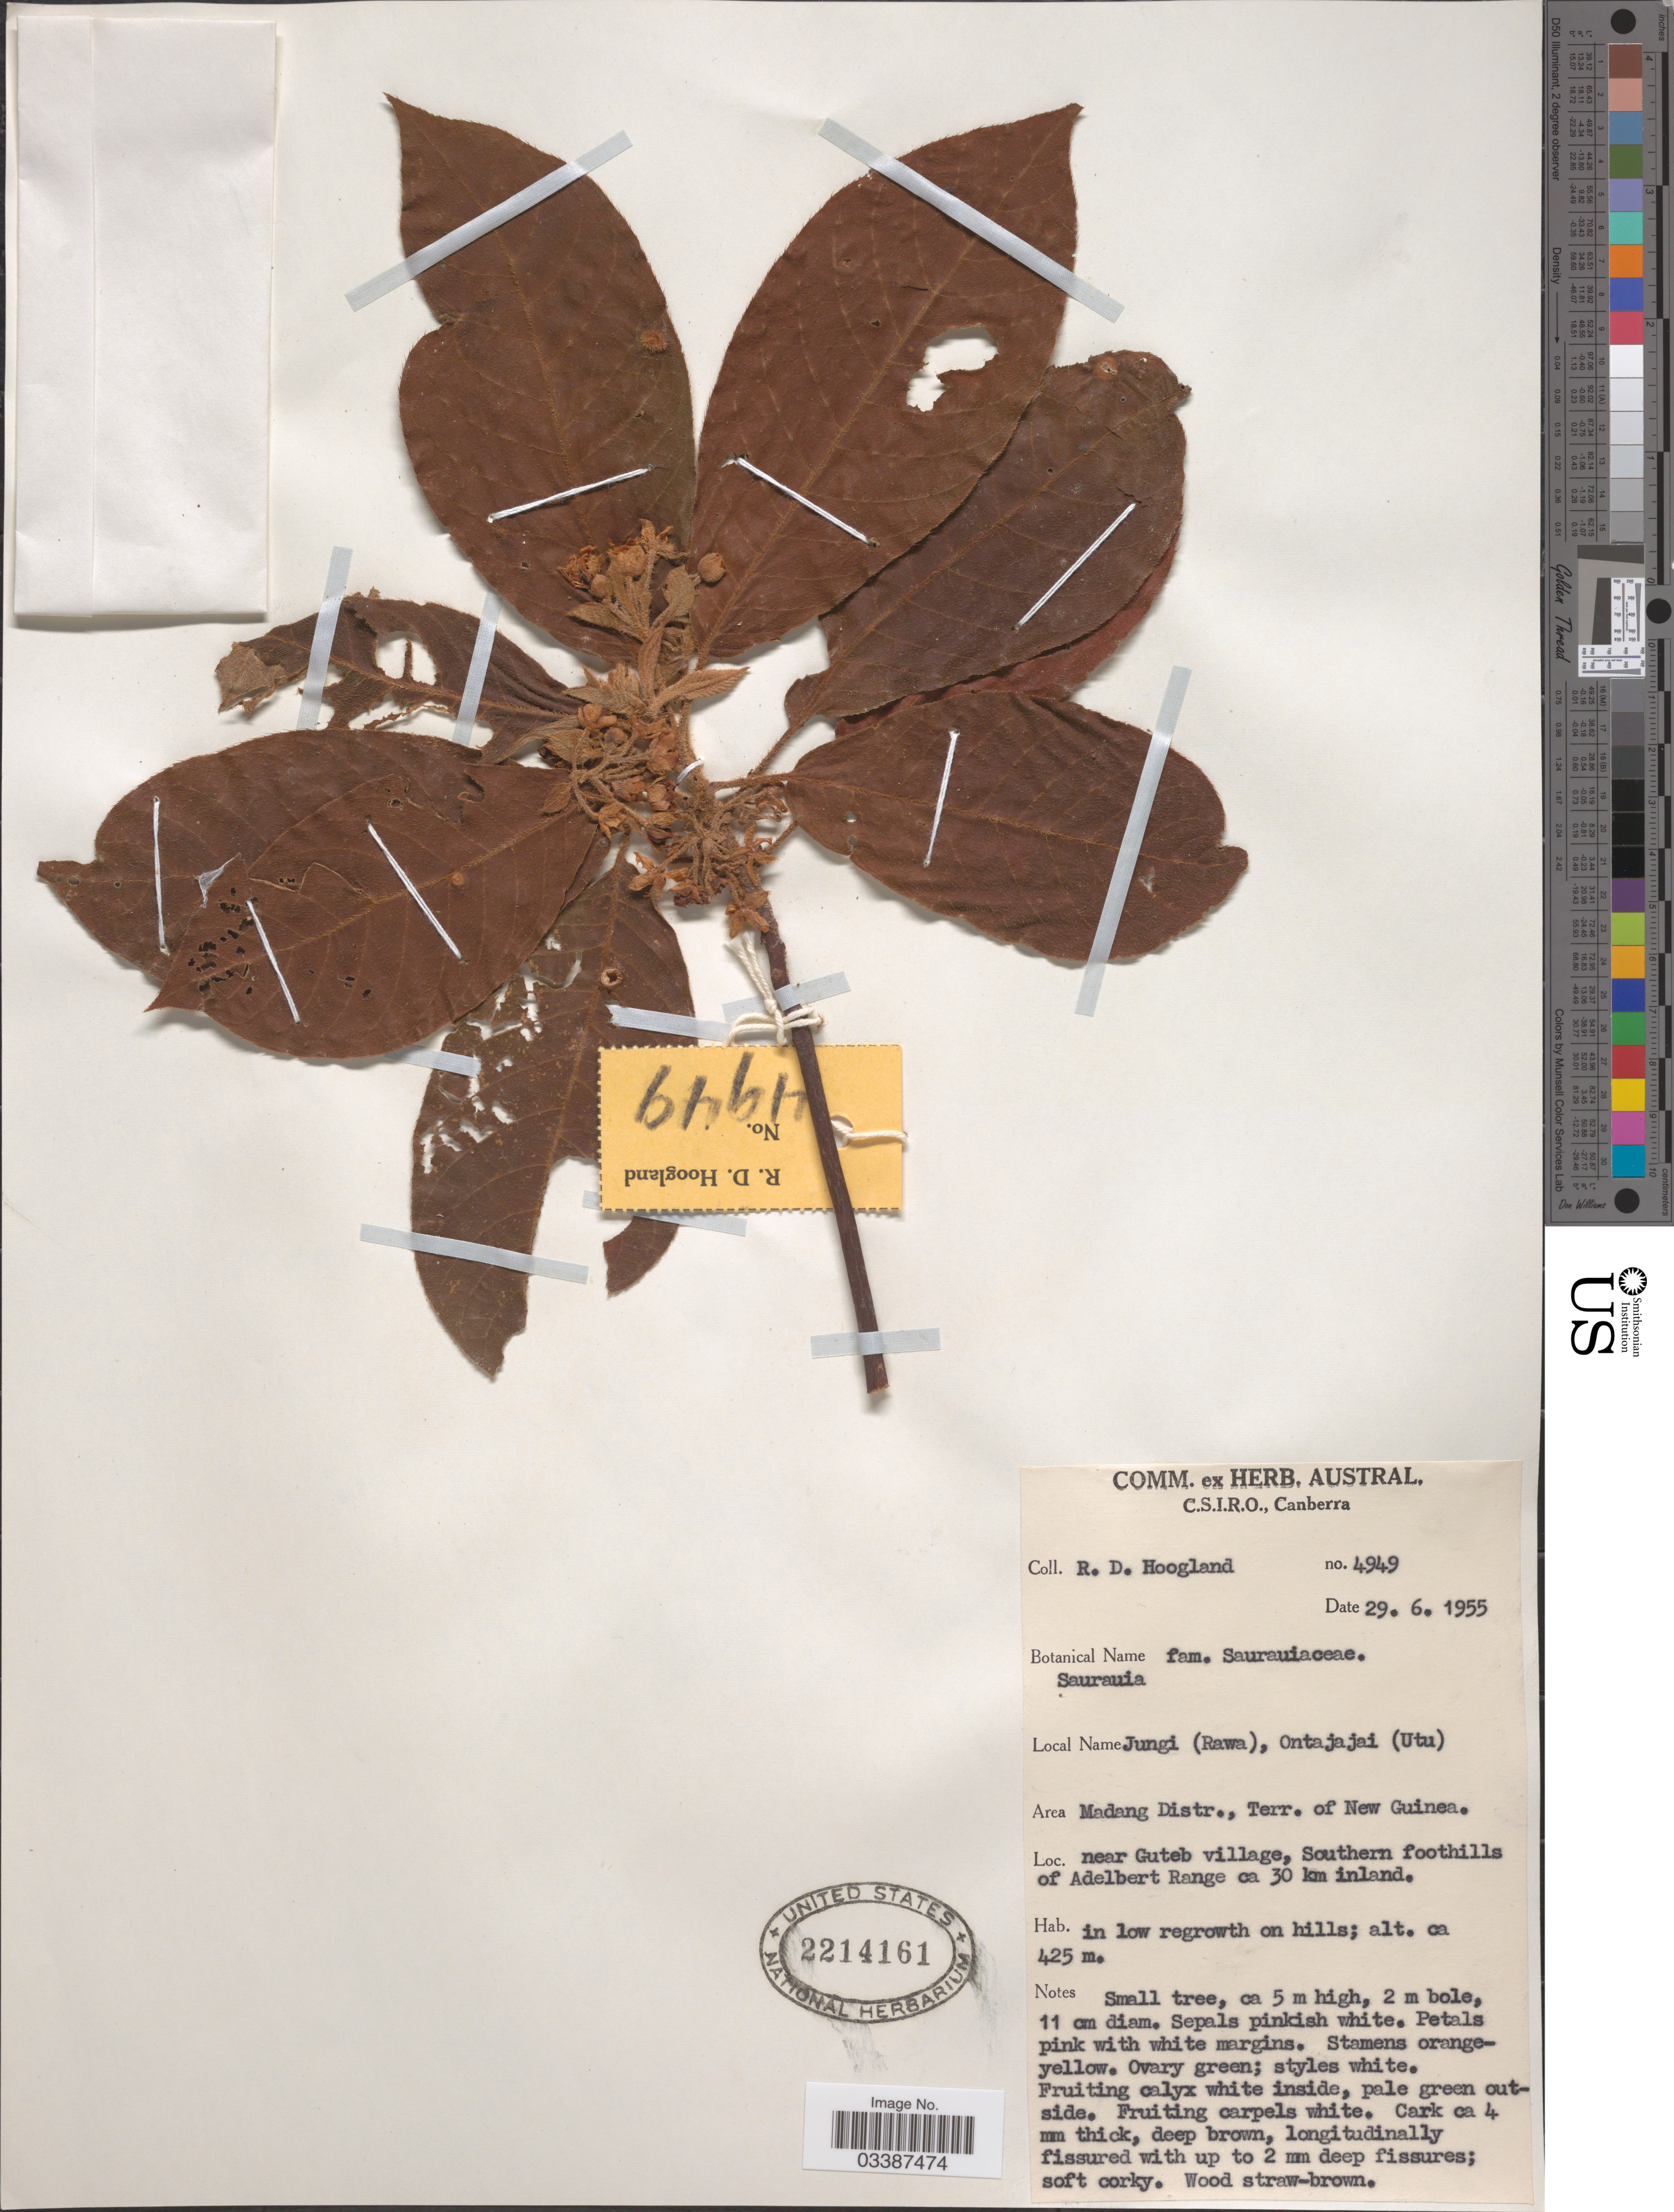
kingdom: Plantae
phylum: Tracheophyta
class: Magnoliopsida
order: Ericales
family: Actinidiaceae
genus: Saurauia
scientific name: Saurauia sp.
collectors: R. D. Hoogland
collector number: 4949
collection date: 1955-06-29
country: Papua New Guinea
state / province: Madang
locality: Area Madang Distr., Terr. of New Guinea. Near Guteb village, Southern foothills of Adelbert Range ca 30 km inland.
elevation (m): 425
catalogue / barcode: US 2214161